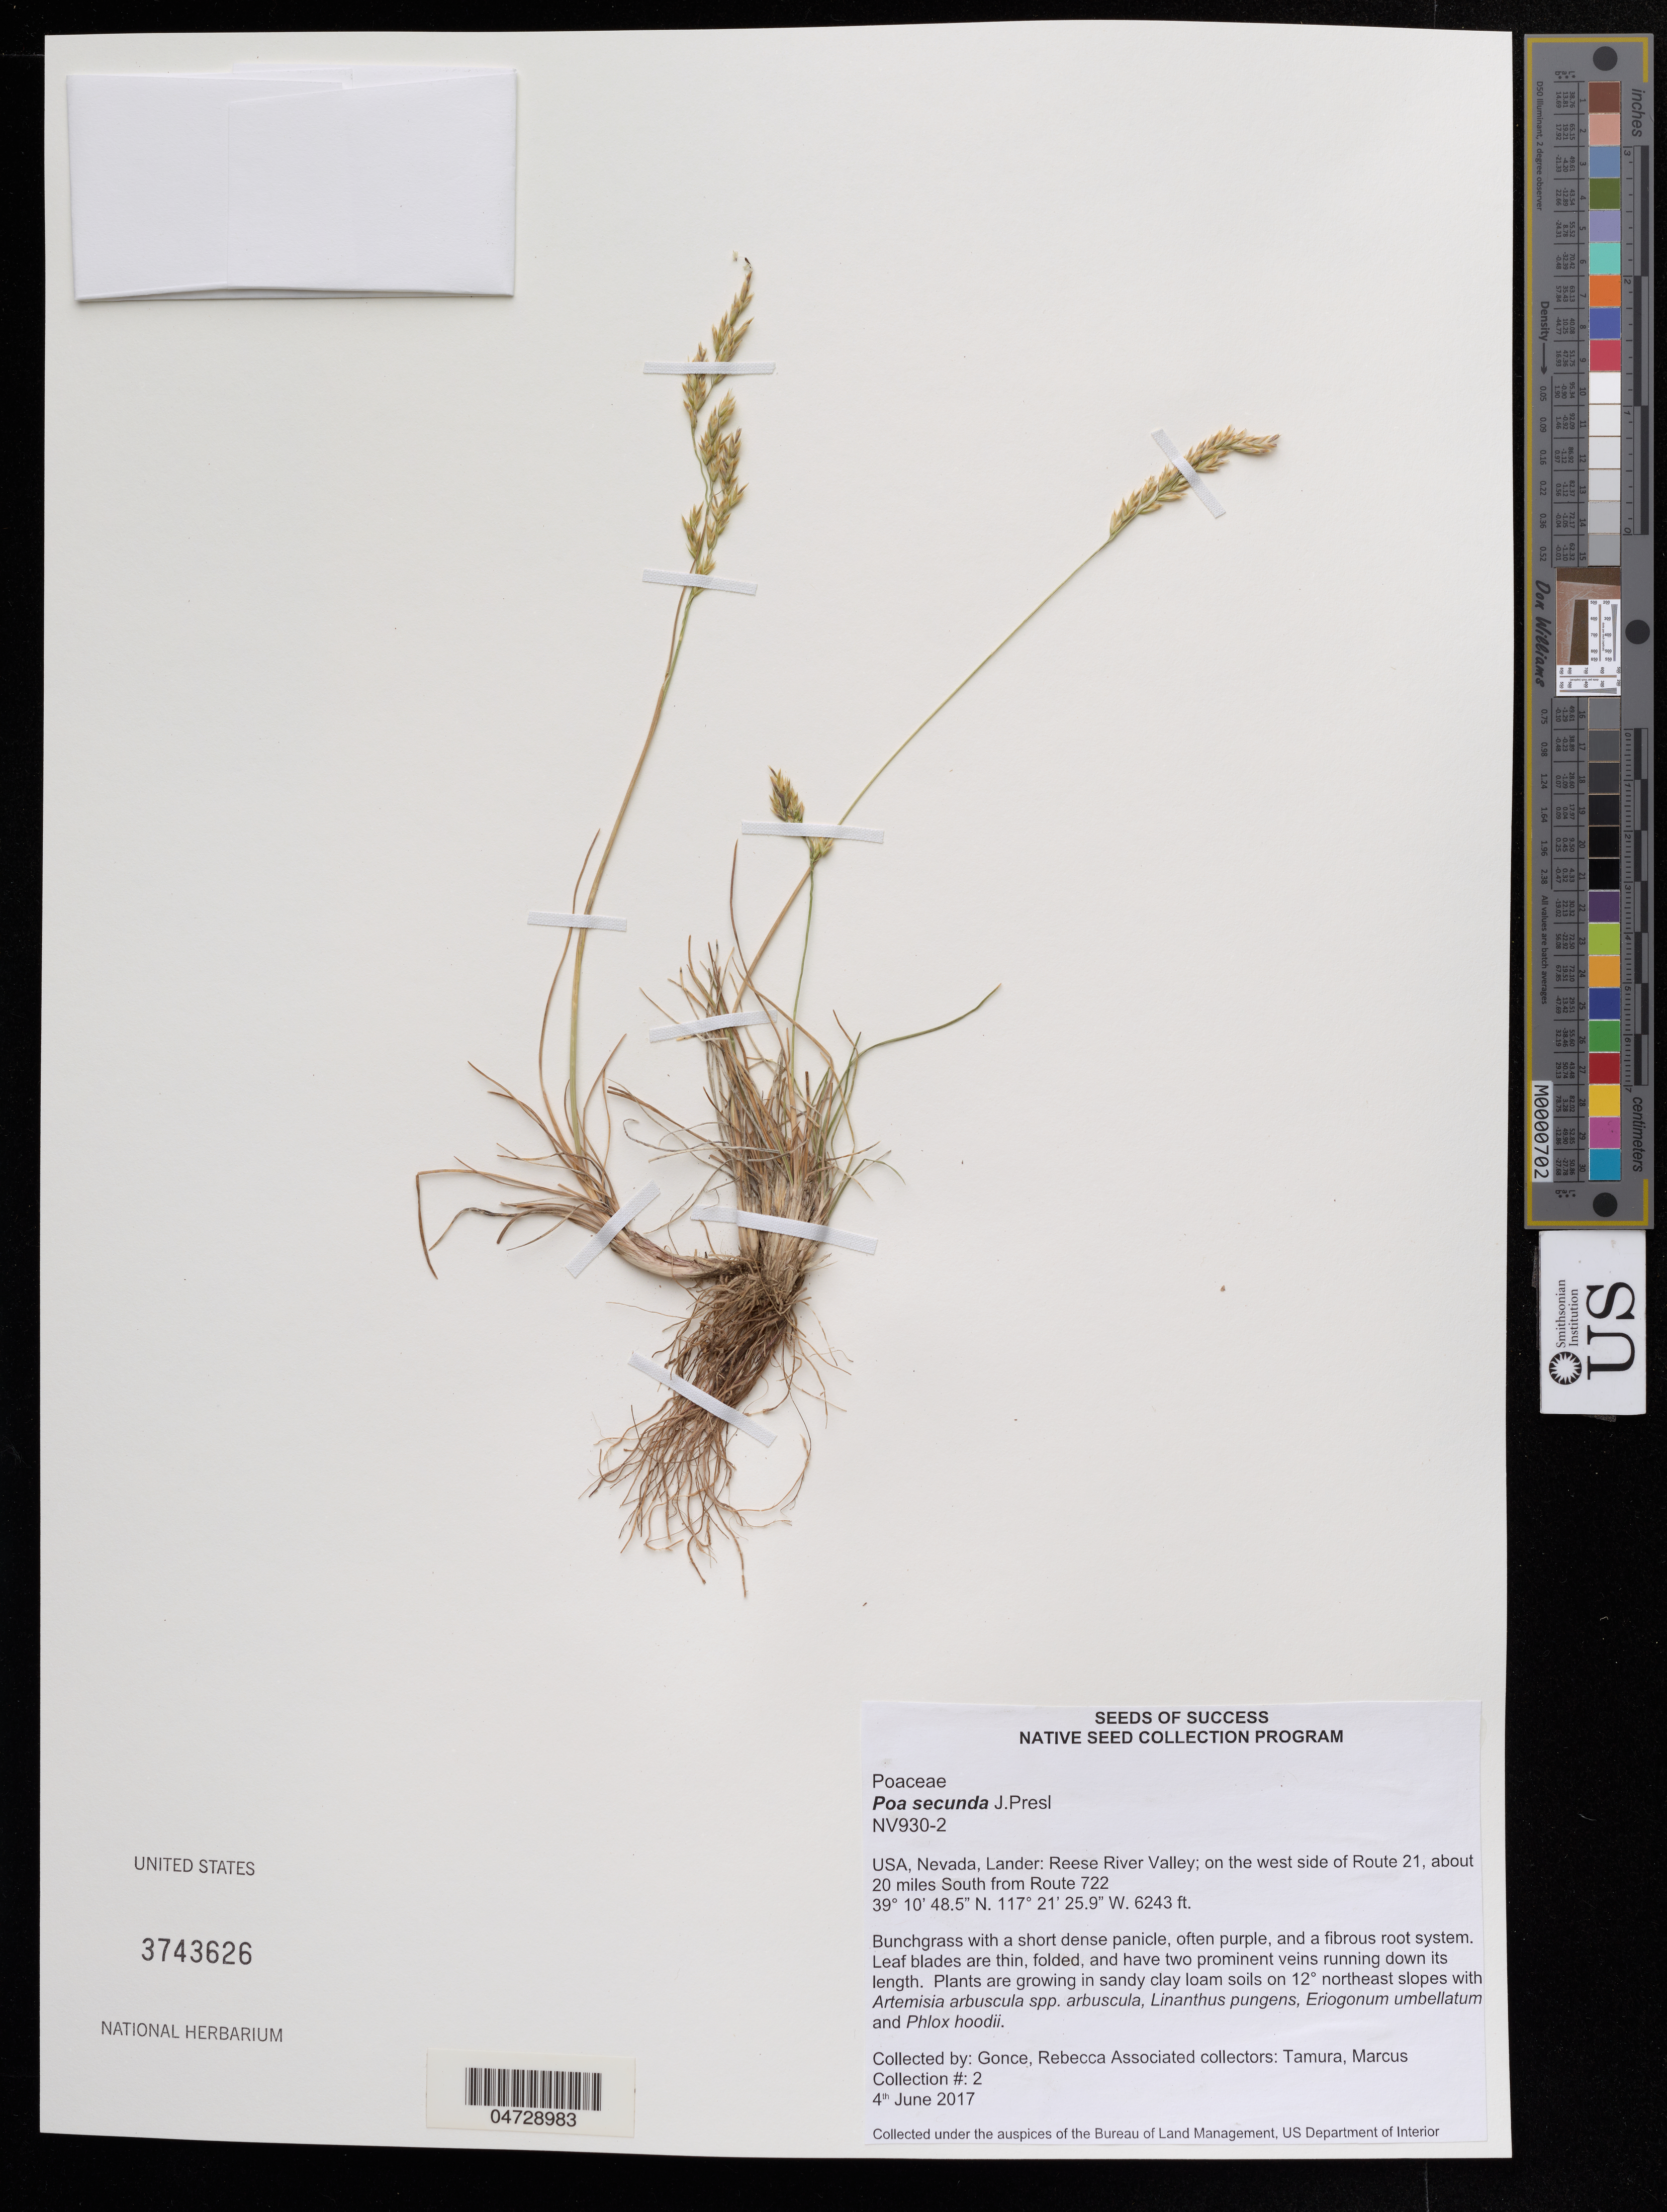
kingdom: Plantae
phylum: Tracheophyta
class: Liliopsida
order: Poales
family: Poaceae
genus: Poa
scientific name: Poa secunda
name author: J. Presl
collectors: R. Gonce & M. Tamura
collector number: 2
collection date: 2017-06-04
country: United States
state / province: Nevada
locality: Lander: Reese River Valley; on the wet side of Route 21, abouit 20 miles South from Route 722.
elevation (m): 1903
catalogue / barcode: US 3743626